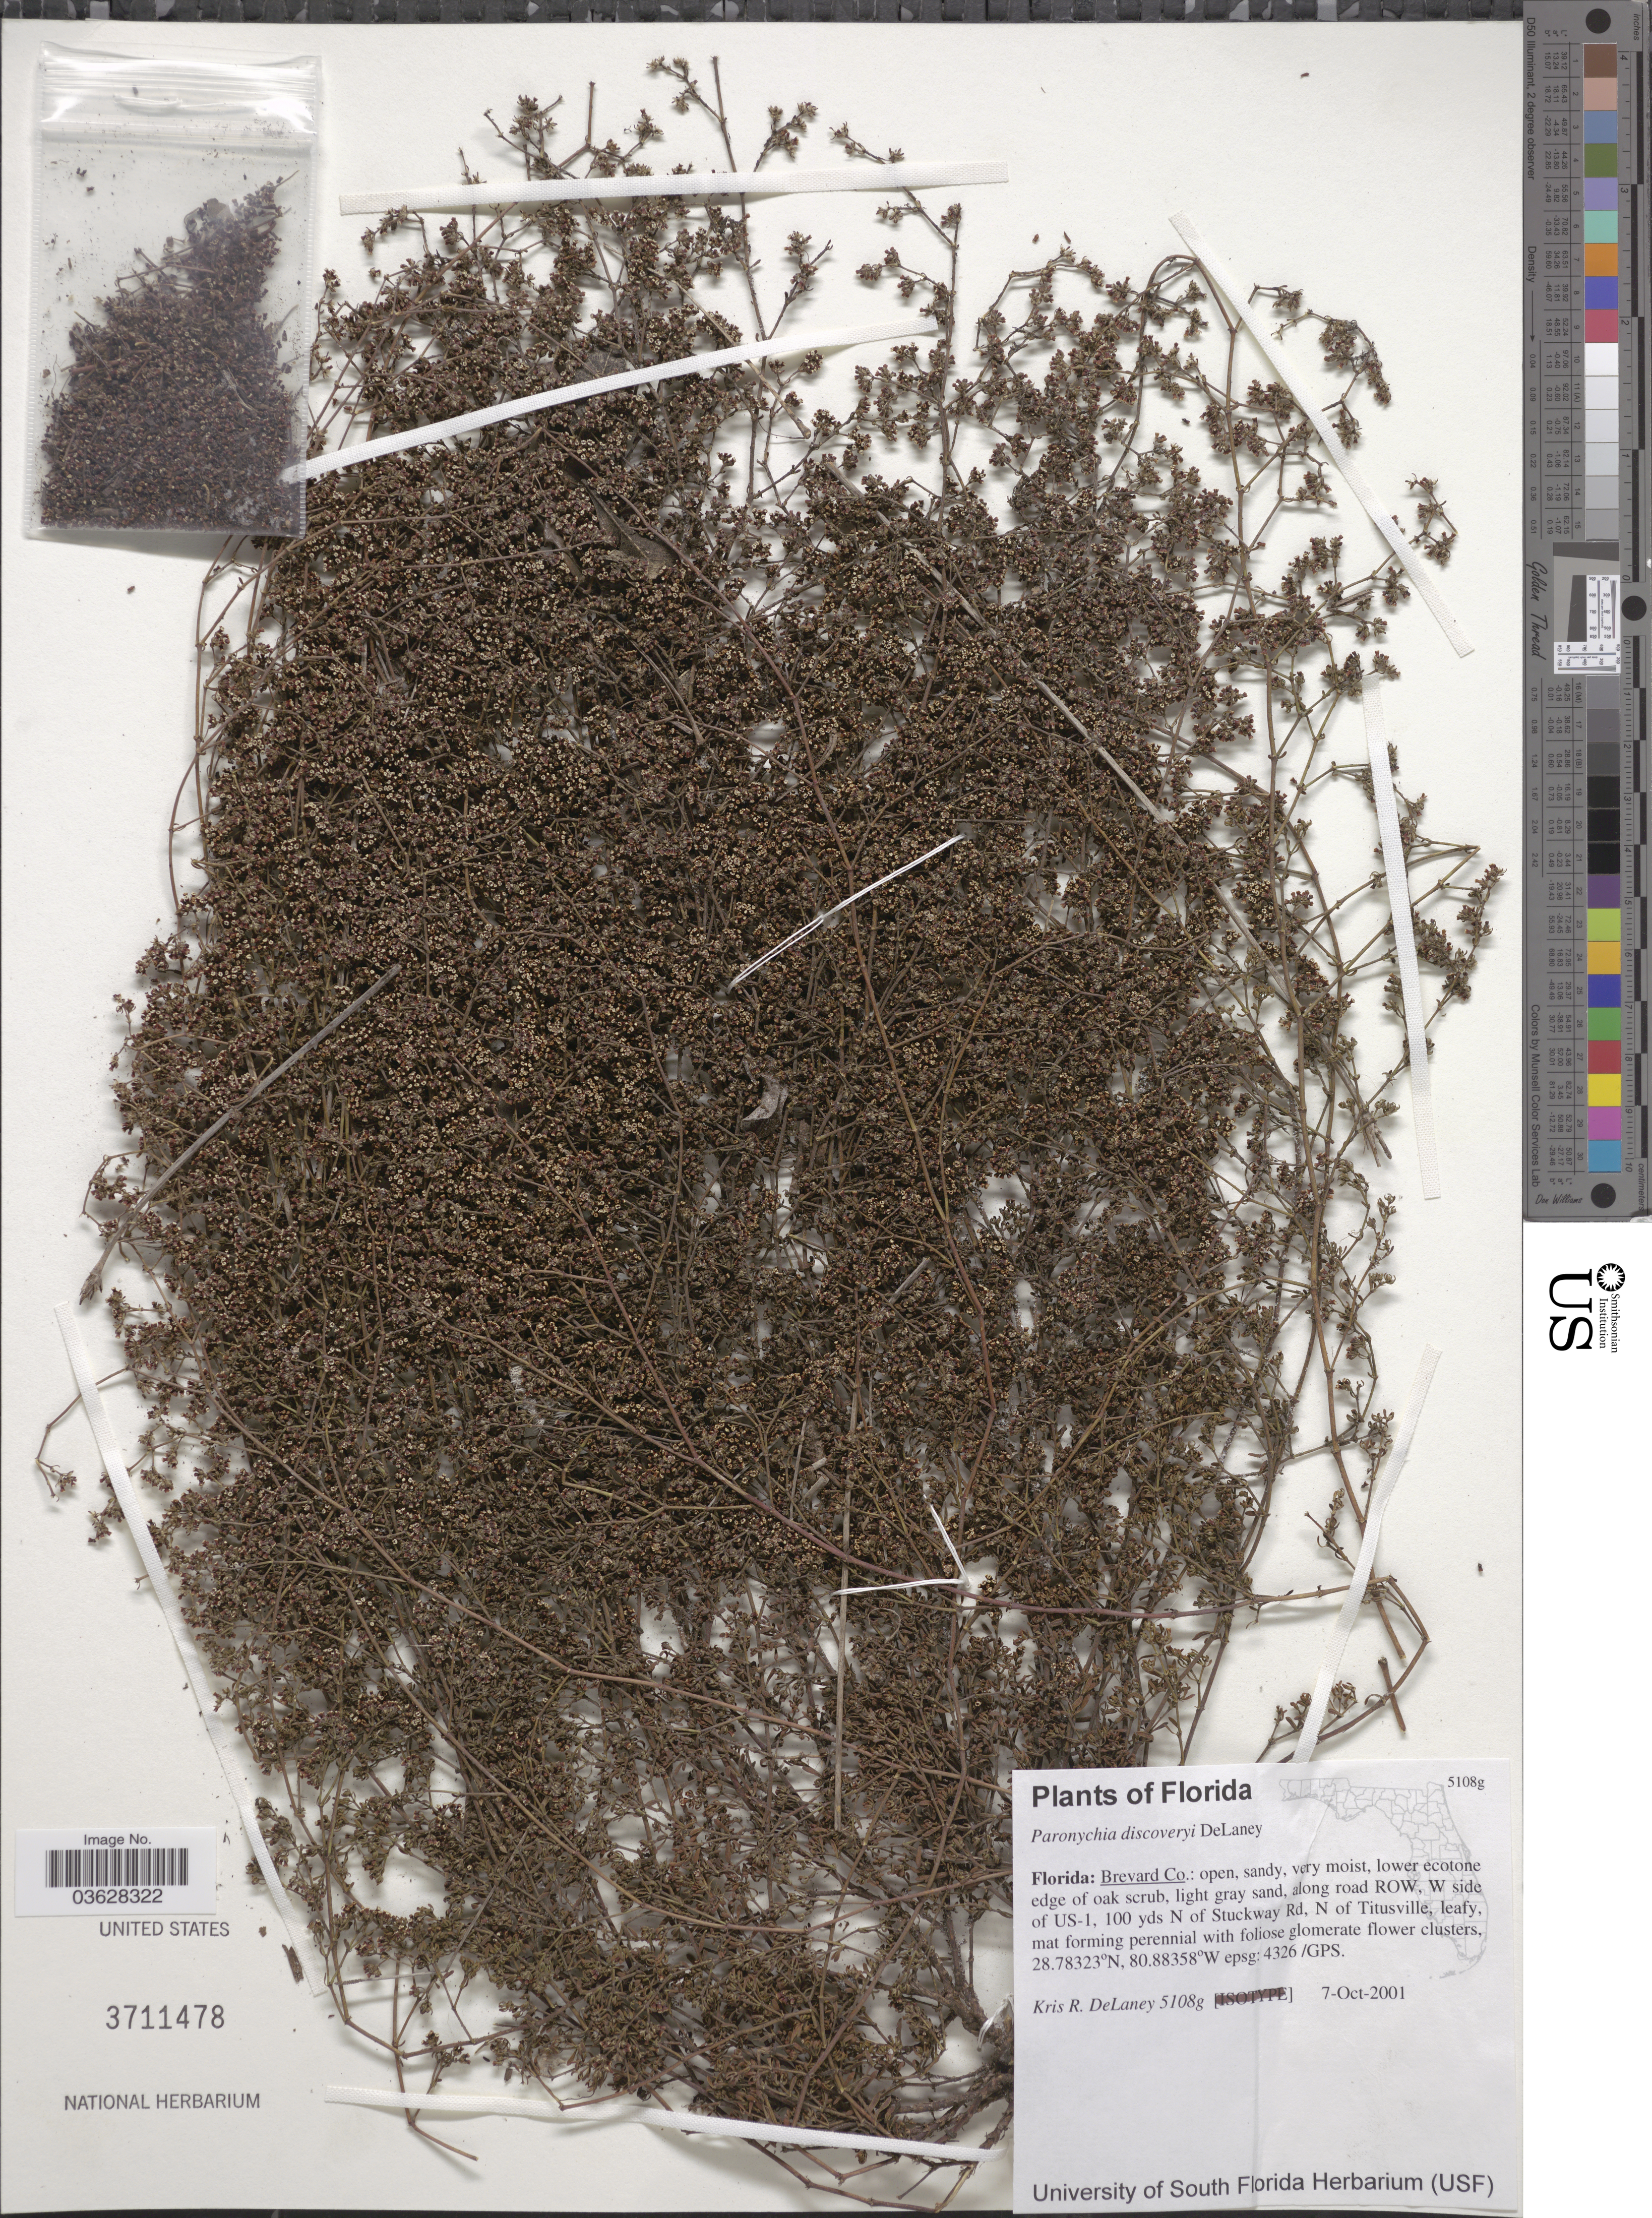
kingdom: Plantae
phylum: Tracheophyta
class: Magnoliopsida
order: Caryophyllales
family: Caryophyllaceae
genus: Paronychia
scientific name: Paronychia discoveryi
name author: DeLaney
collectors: K. R. DeLaney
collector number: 5108g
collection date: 2001-10-07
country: United States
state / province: Florida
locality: Brevard Co.: along road ROW, W side of US-1, 100 yds N of Stuckway Rd, N of Titusville.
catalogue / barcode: US 3711478